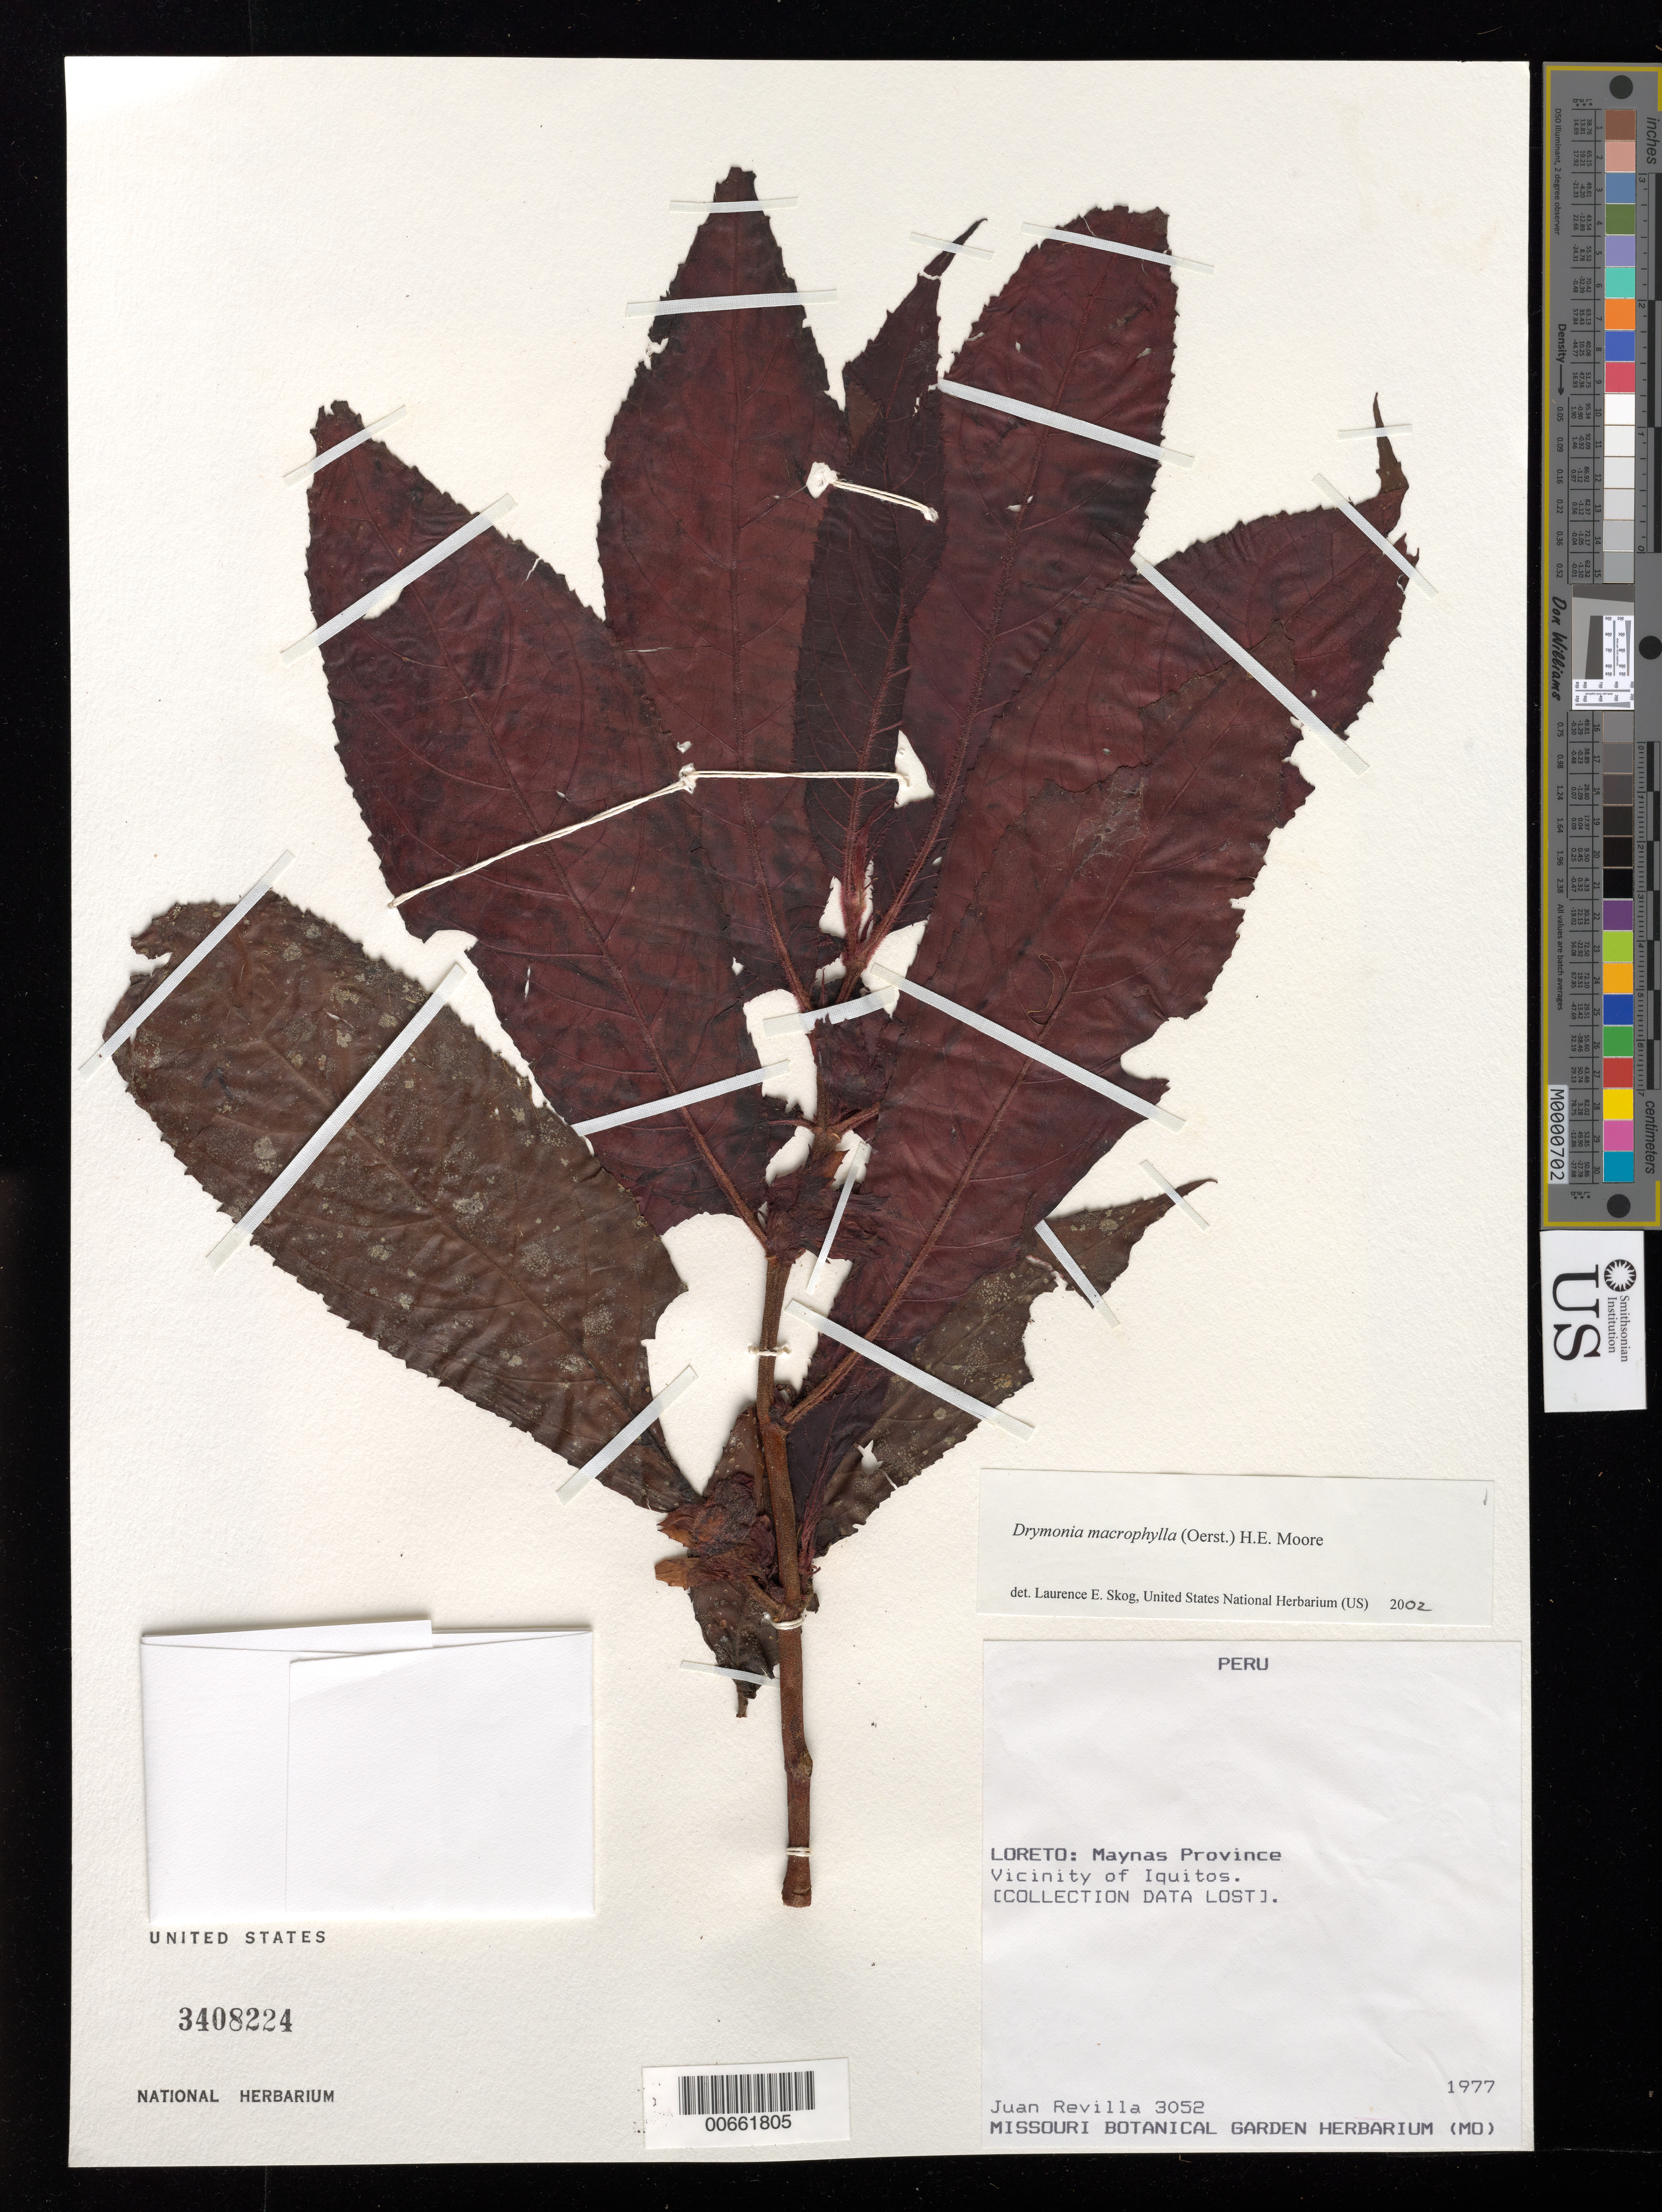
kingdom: Plantae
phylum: Tracheophyta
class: Magnoliopsida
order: Lamiales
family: Gesneriaceae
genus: Drymonia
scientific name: Drymonia macrophylla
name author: (Oerst.) H.E. Moore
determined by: Skog, Laurence E.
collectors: J. Revilla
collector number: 3052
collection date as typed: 1977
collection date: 1977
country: Peru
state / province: Loreto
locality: Prov. Maynas; vicinity of Iquitos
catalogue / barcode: US 3408224